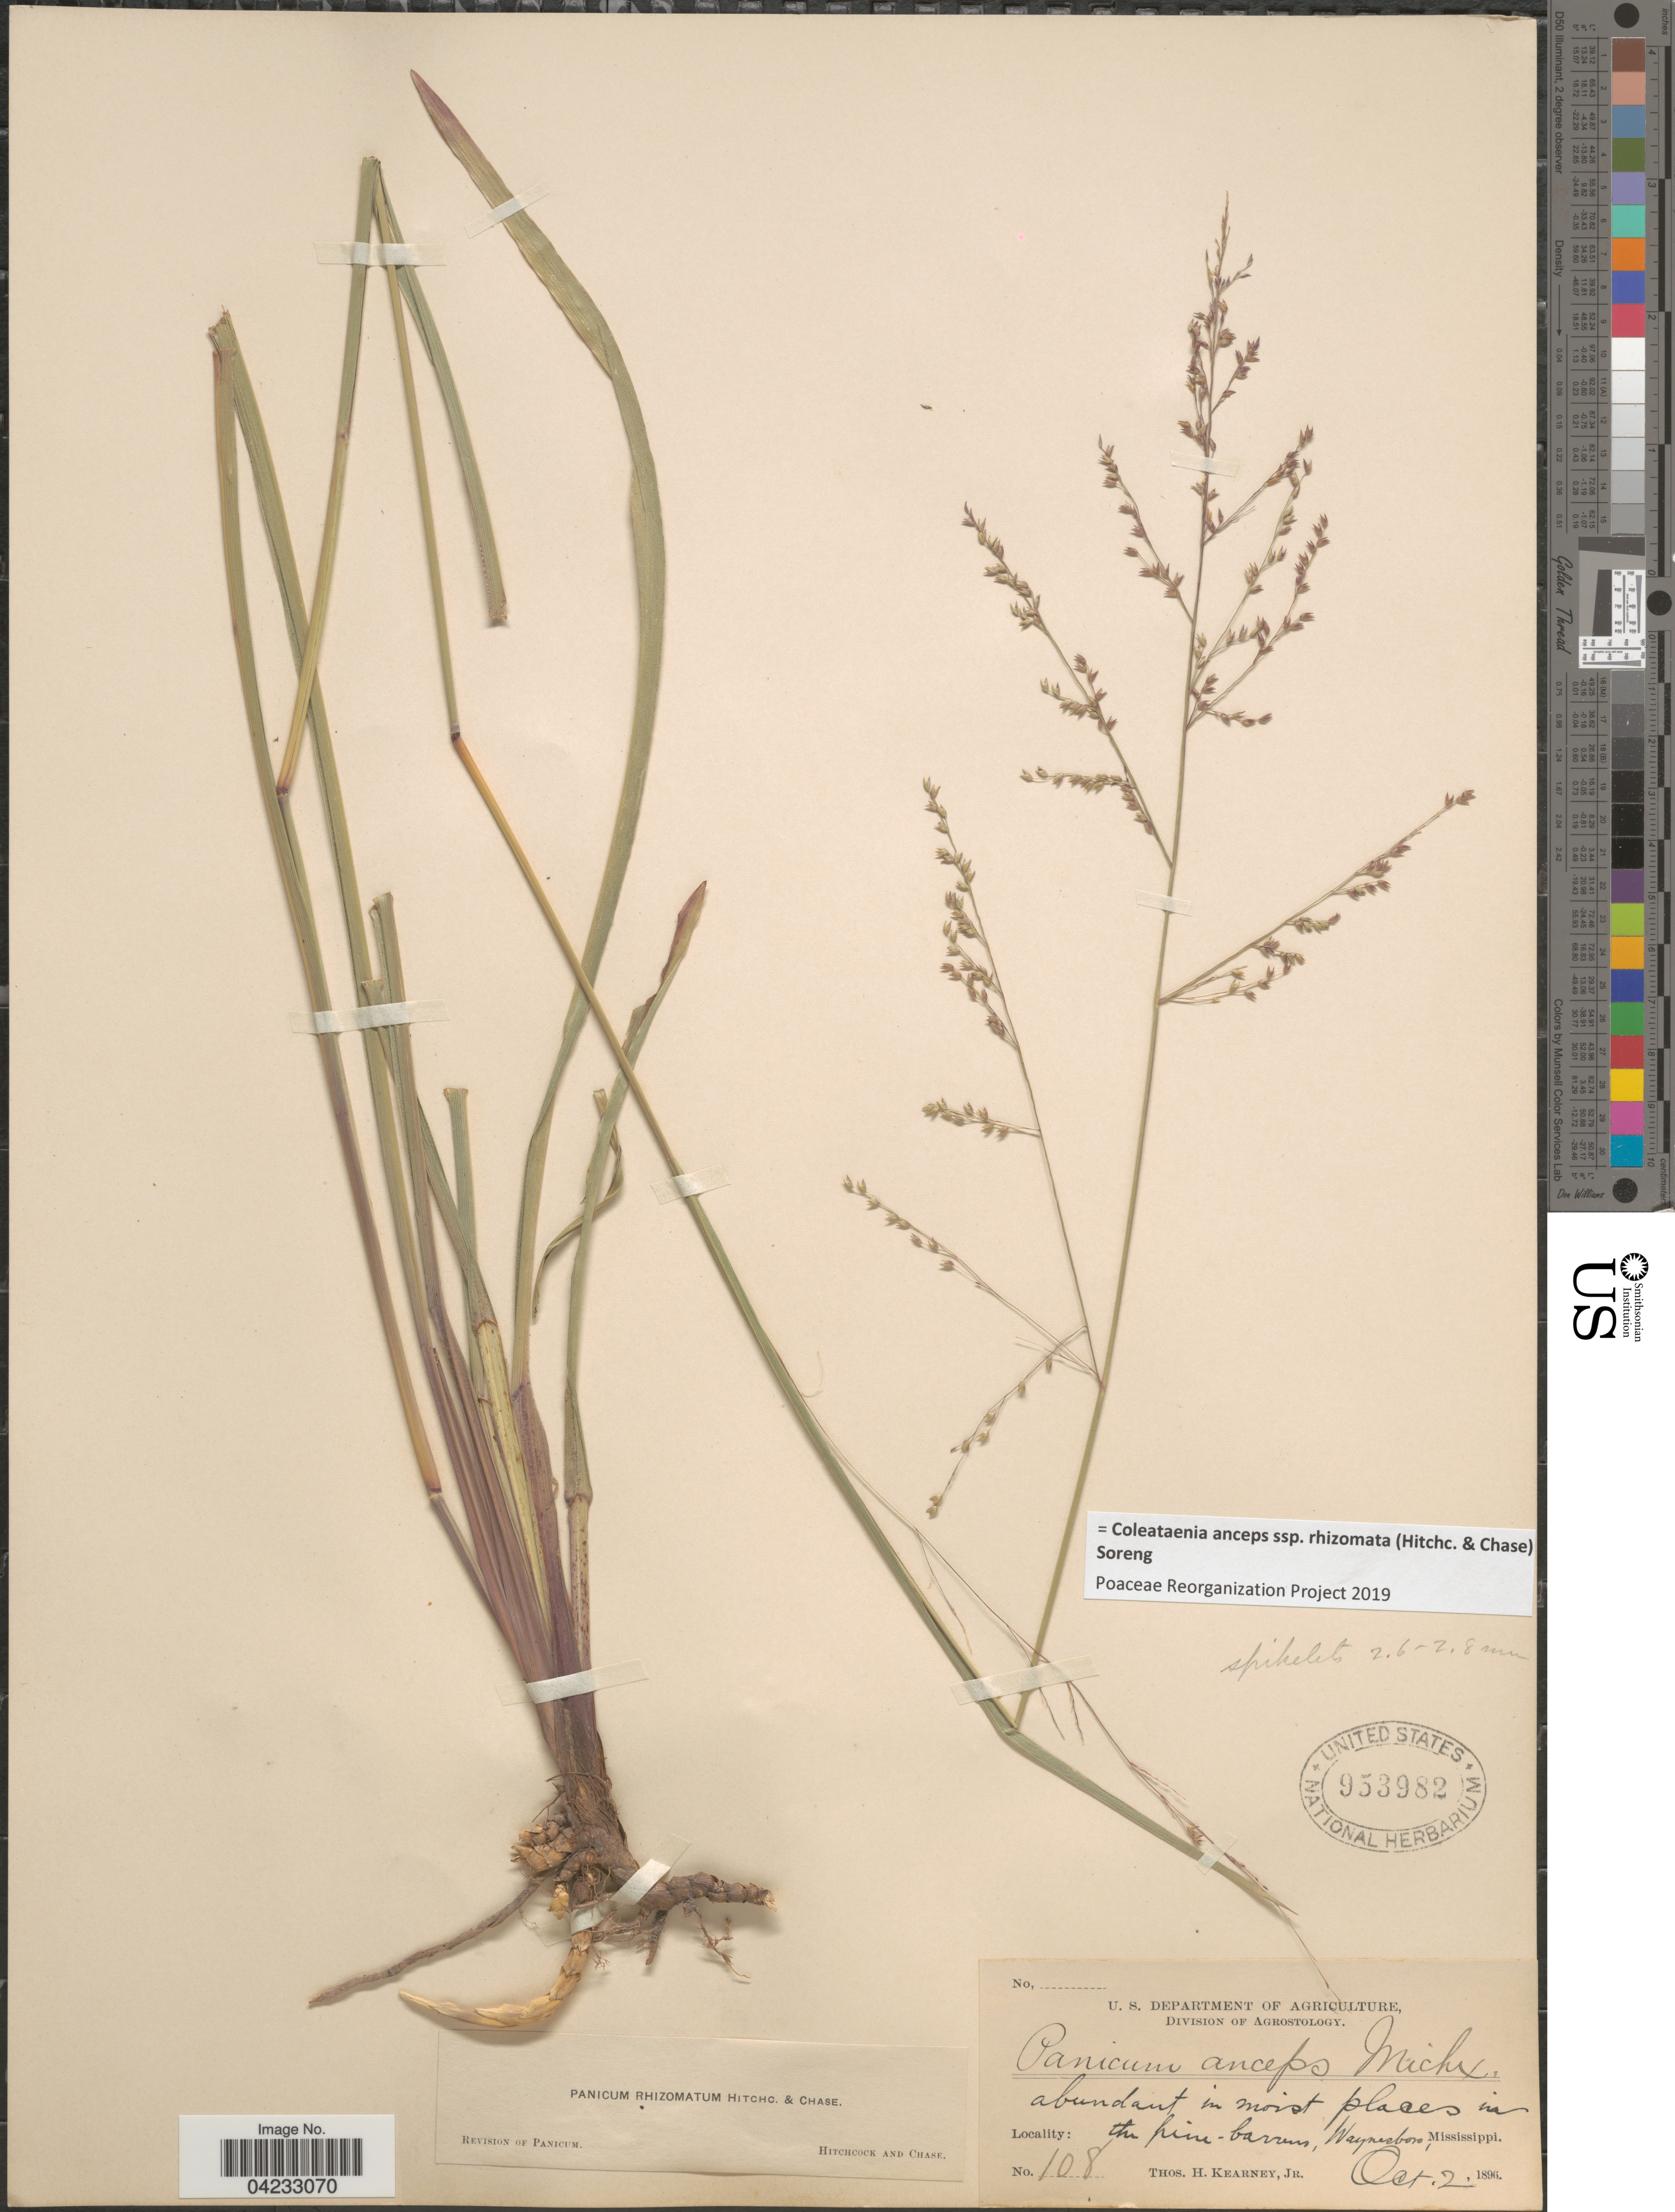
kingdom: Plantae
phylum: Tracheophyta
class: Liliopsida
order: Poales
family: Poaceae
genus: Coleataenia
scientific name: Coleataenia anceps subsp. rhizomata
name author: (Hitchc. & Chase) Soreng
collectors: T. H. Kearney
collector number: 108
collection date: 1896-10-02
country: United States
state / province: Mississippi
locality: Waynesboro.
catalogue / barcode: US 953982